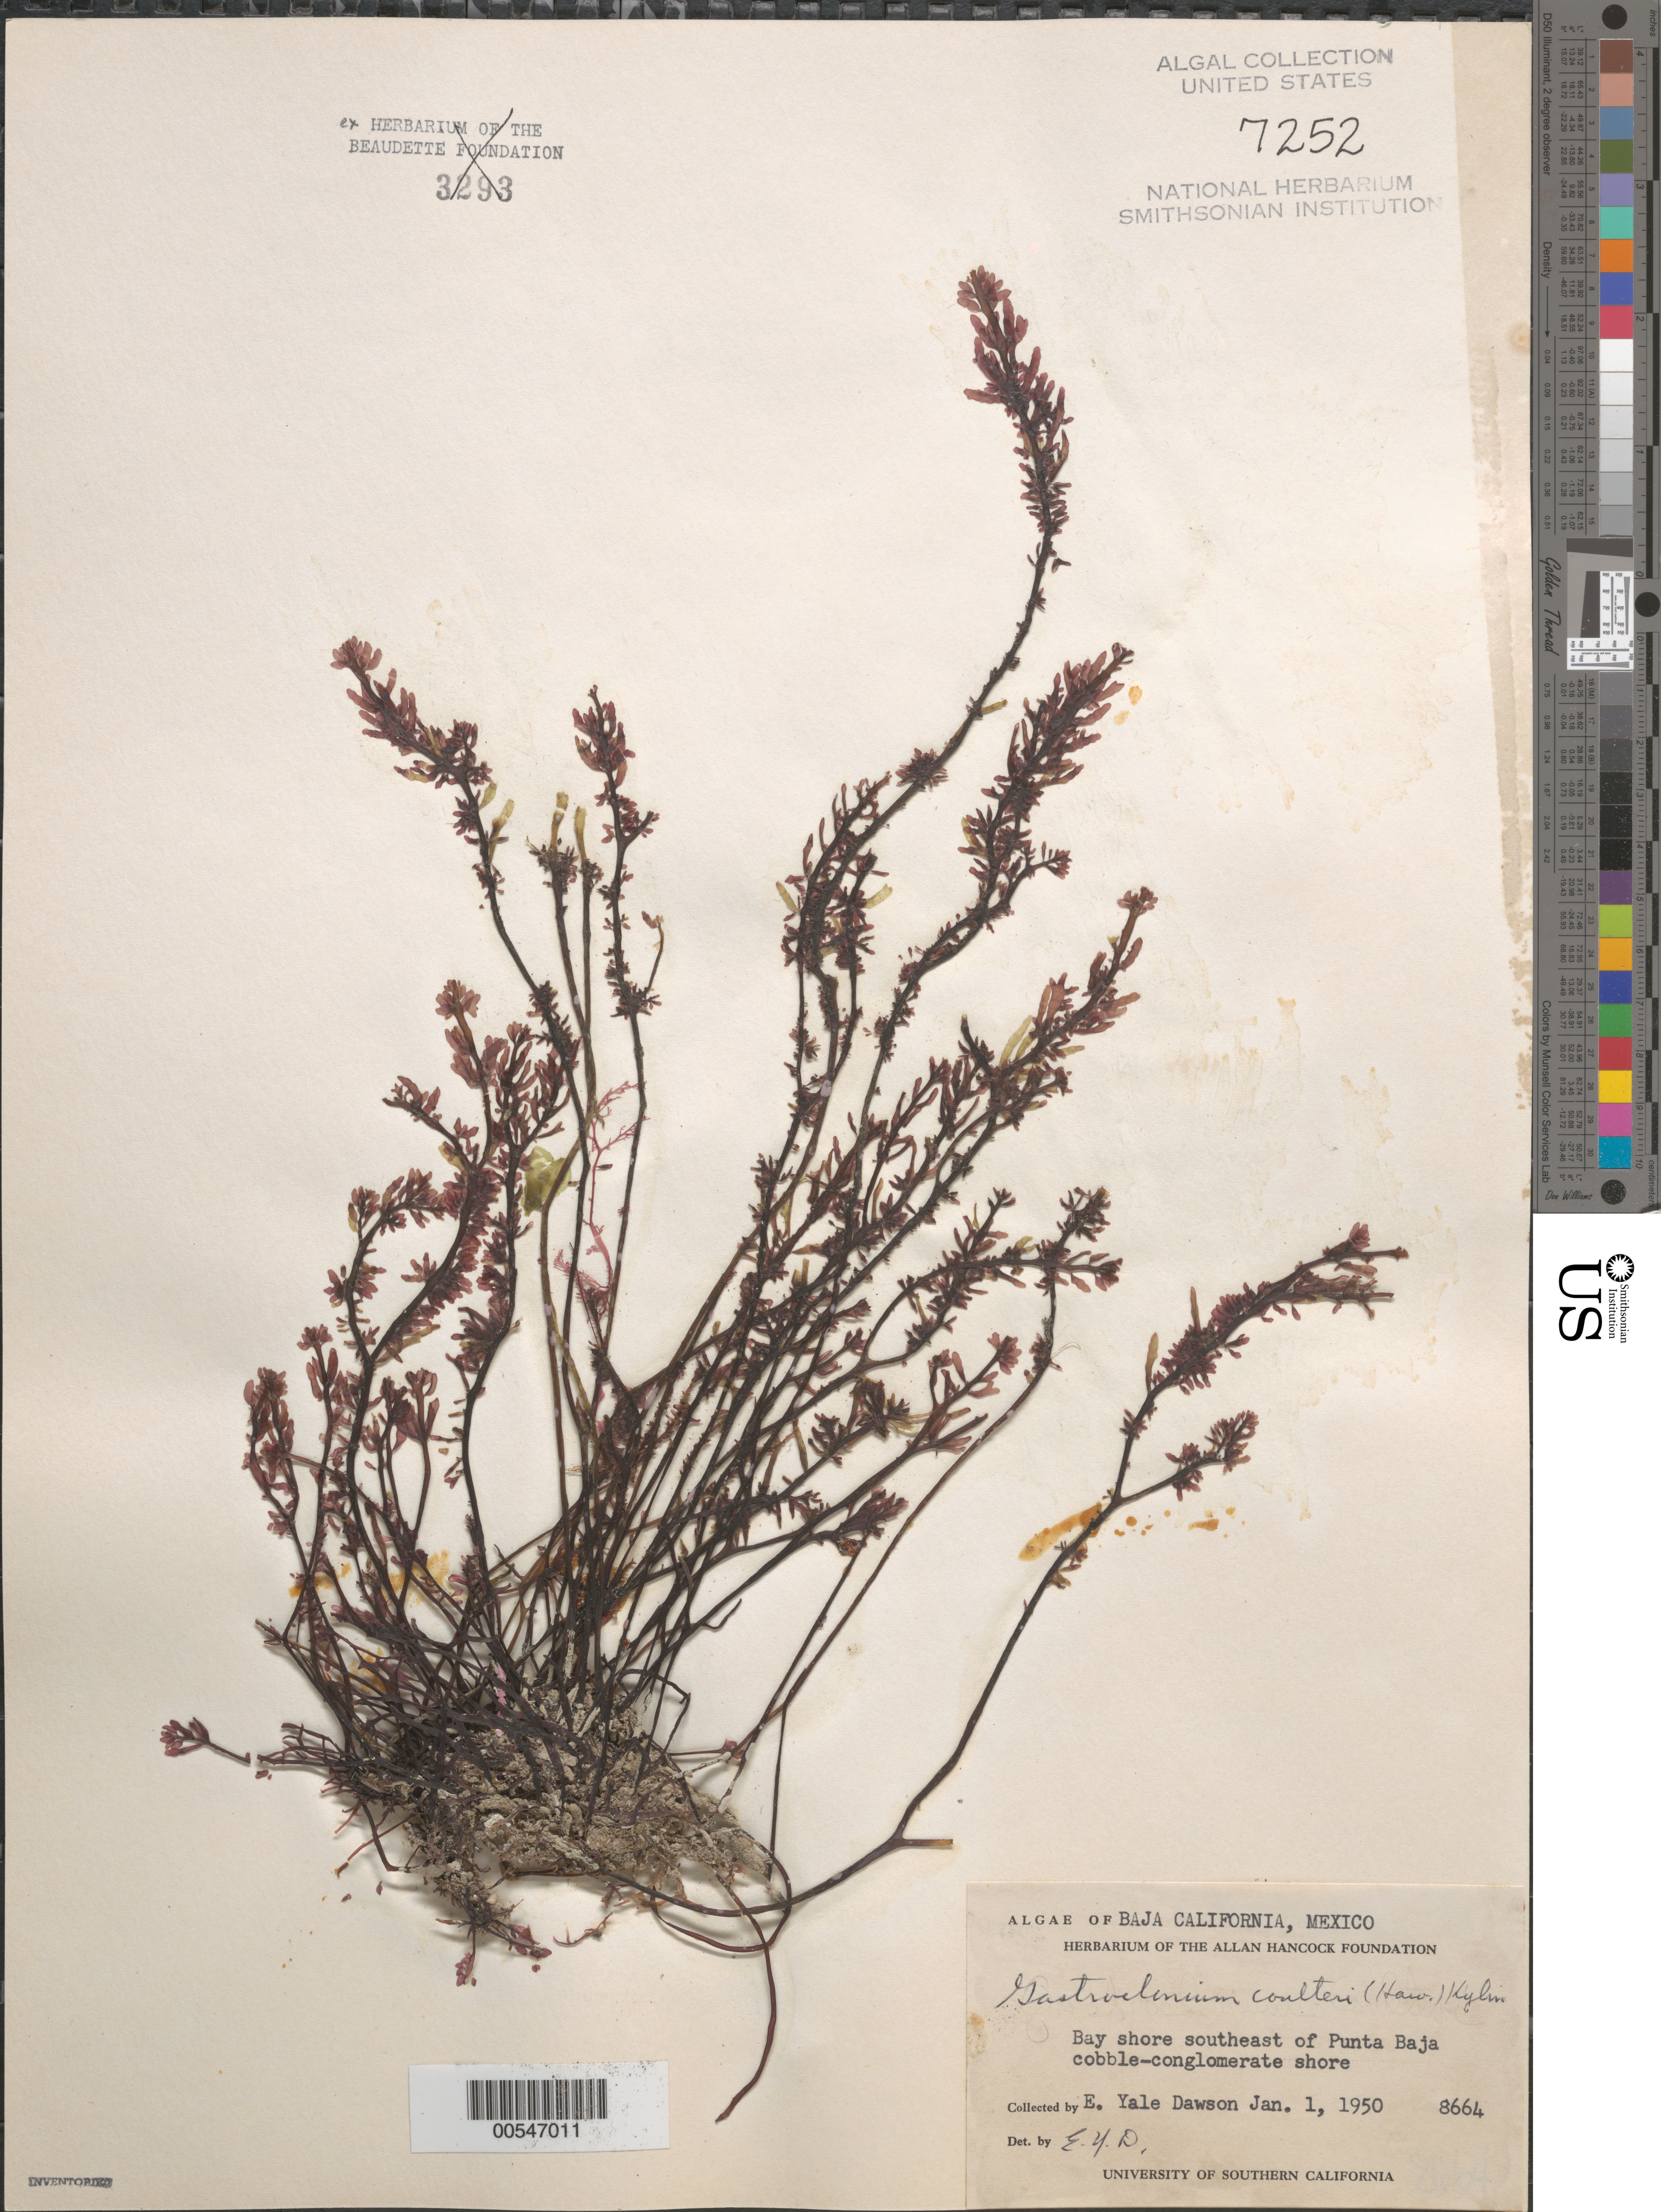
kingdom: Plantae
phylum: Rhodophyta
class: Florideophyceae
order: Rhodymeniales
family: Champiaceae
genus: Neogastroclonium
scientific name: Neogastroclonium subarticulatum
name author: (Turner) L. Le Gall et al.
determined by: Algae name updating Project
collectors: E. Y. Dawson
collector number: EYD 8664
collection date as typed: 01 Jan 1950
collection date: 1950-01-01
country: Mexico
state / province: Baja California Norte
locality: Southeast of Punta Baja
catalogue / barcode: US 7252